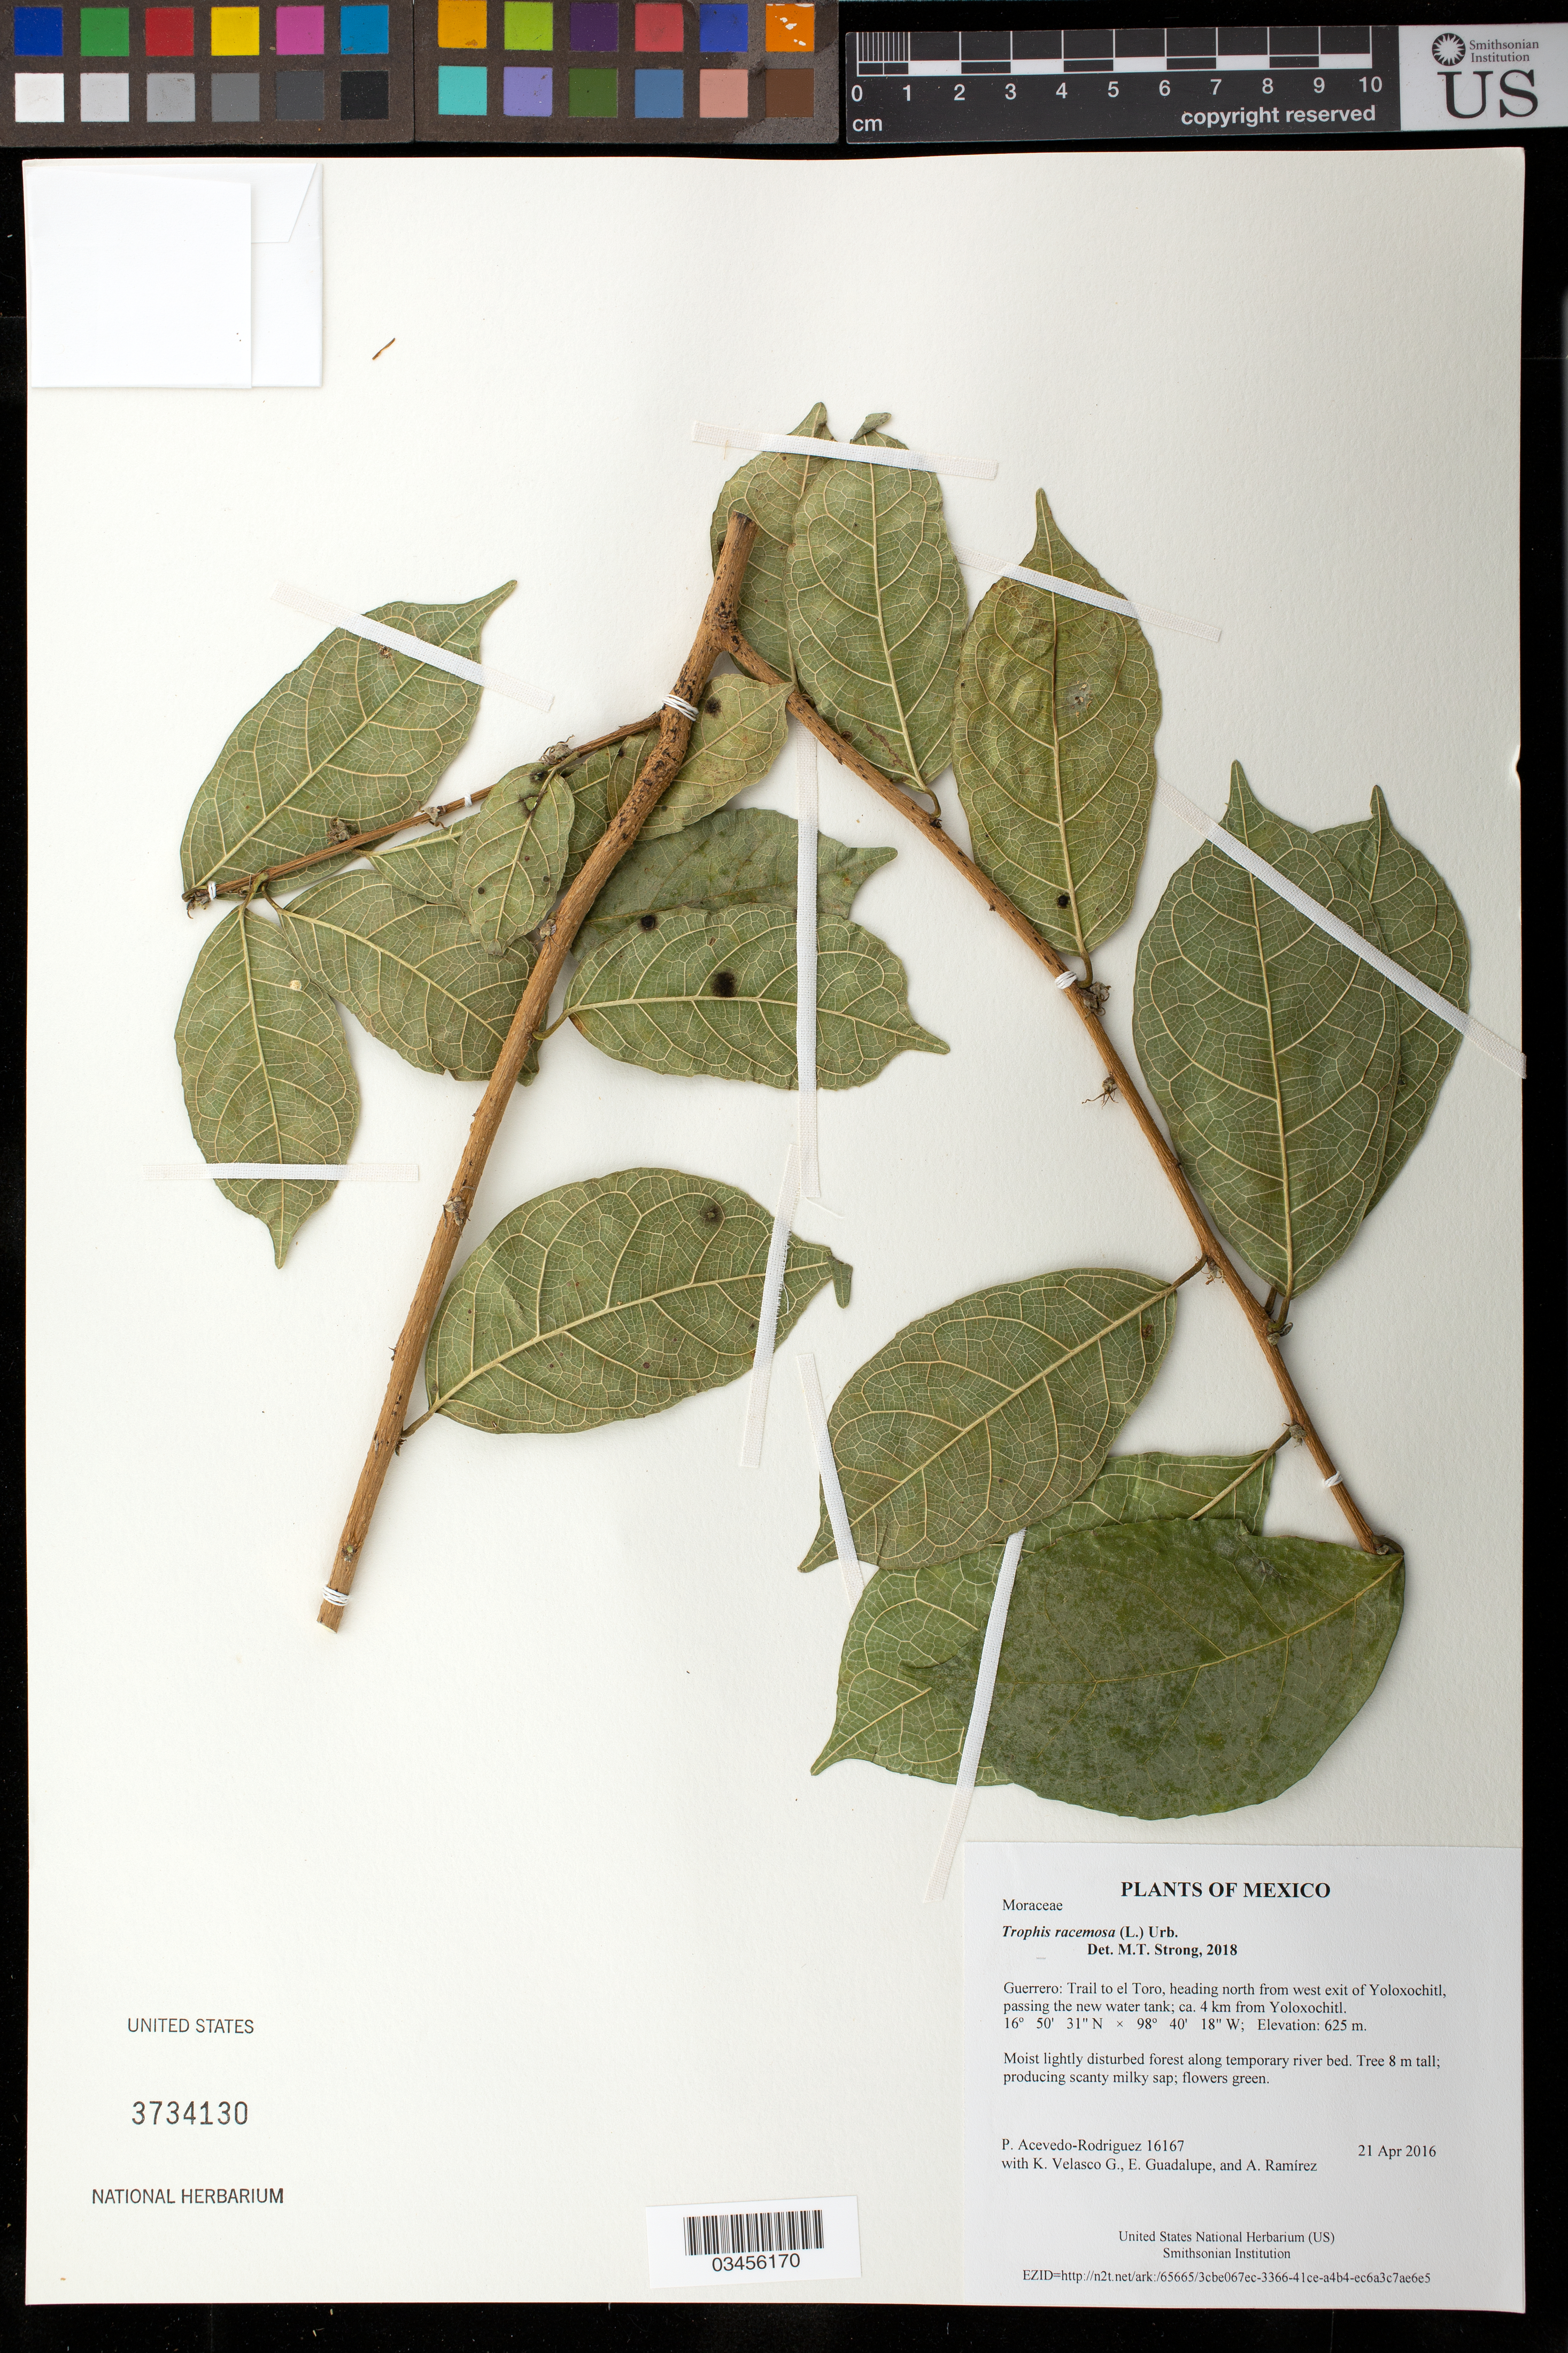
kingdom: Plantae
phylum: Tracheophyta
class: Magnoliopsida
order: Rosales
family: Moraceae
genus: Trophis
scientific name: Trophis racemosa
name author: (L.) Urb.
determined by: Strong, Mark T., (BOT), Smithsonian Institution - National Museum of Natural History (UNITED STATES)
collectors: P. Acevedo-Rodr., K. Velasco G., E. Guadalupe & A. Ramírez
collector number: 16167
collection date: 2016-04-21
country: Mexico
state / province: Guerrero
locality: Trail to el Toro, heading north from west exit of Yoloxochitl, passing the new water tank; ca. 4 km from Yoloxochitl.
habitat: Moist lightly disturbed forest along temporary river bed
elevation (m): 625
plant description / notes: US, NY, MO, K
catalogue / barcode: US 3734130